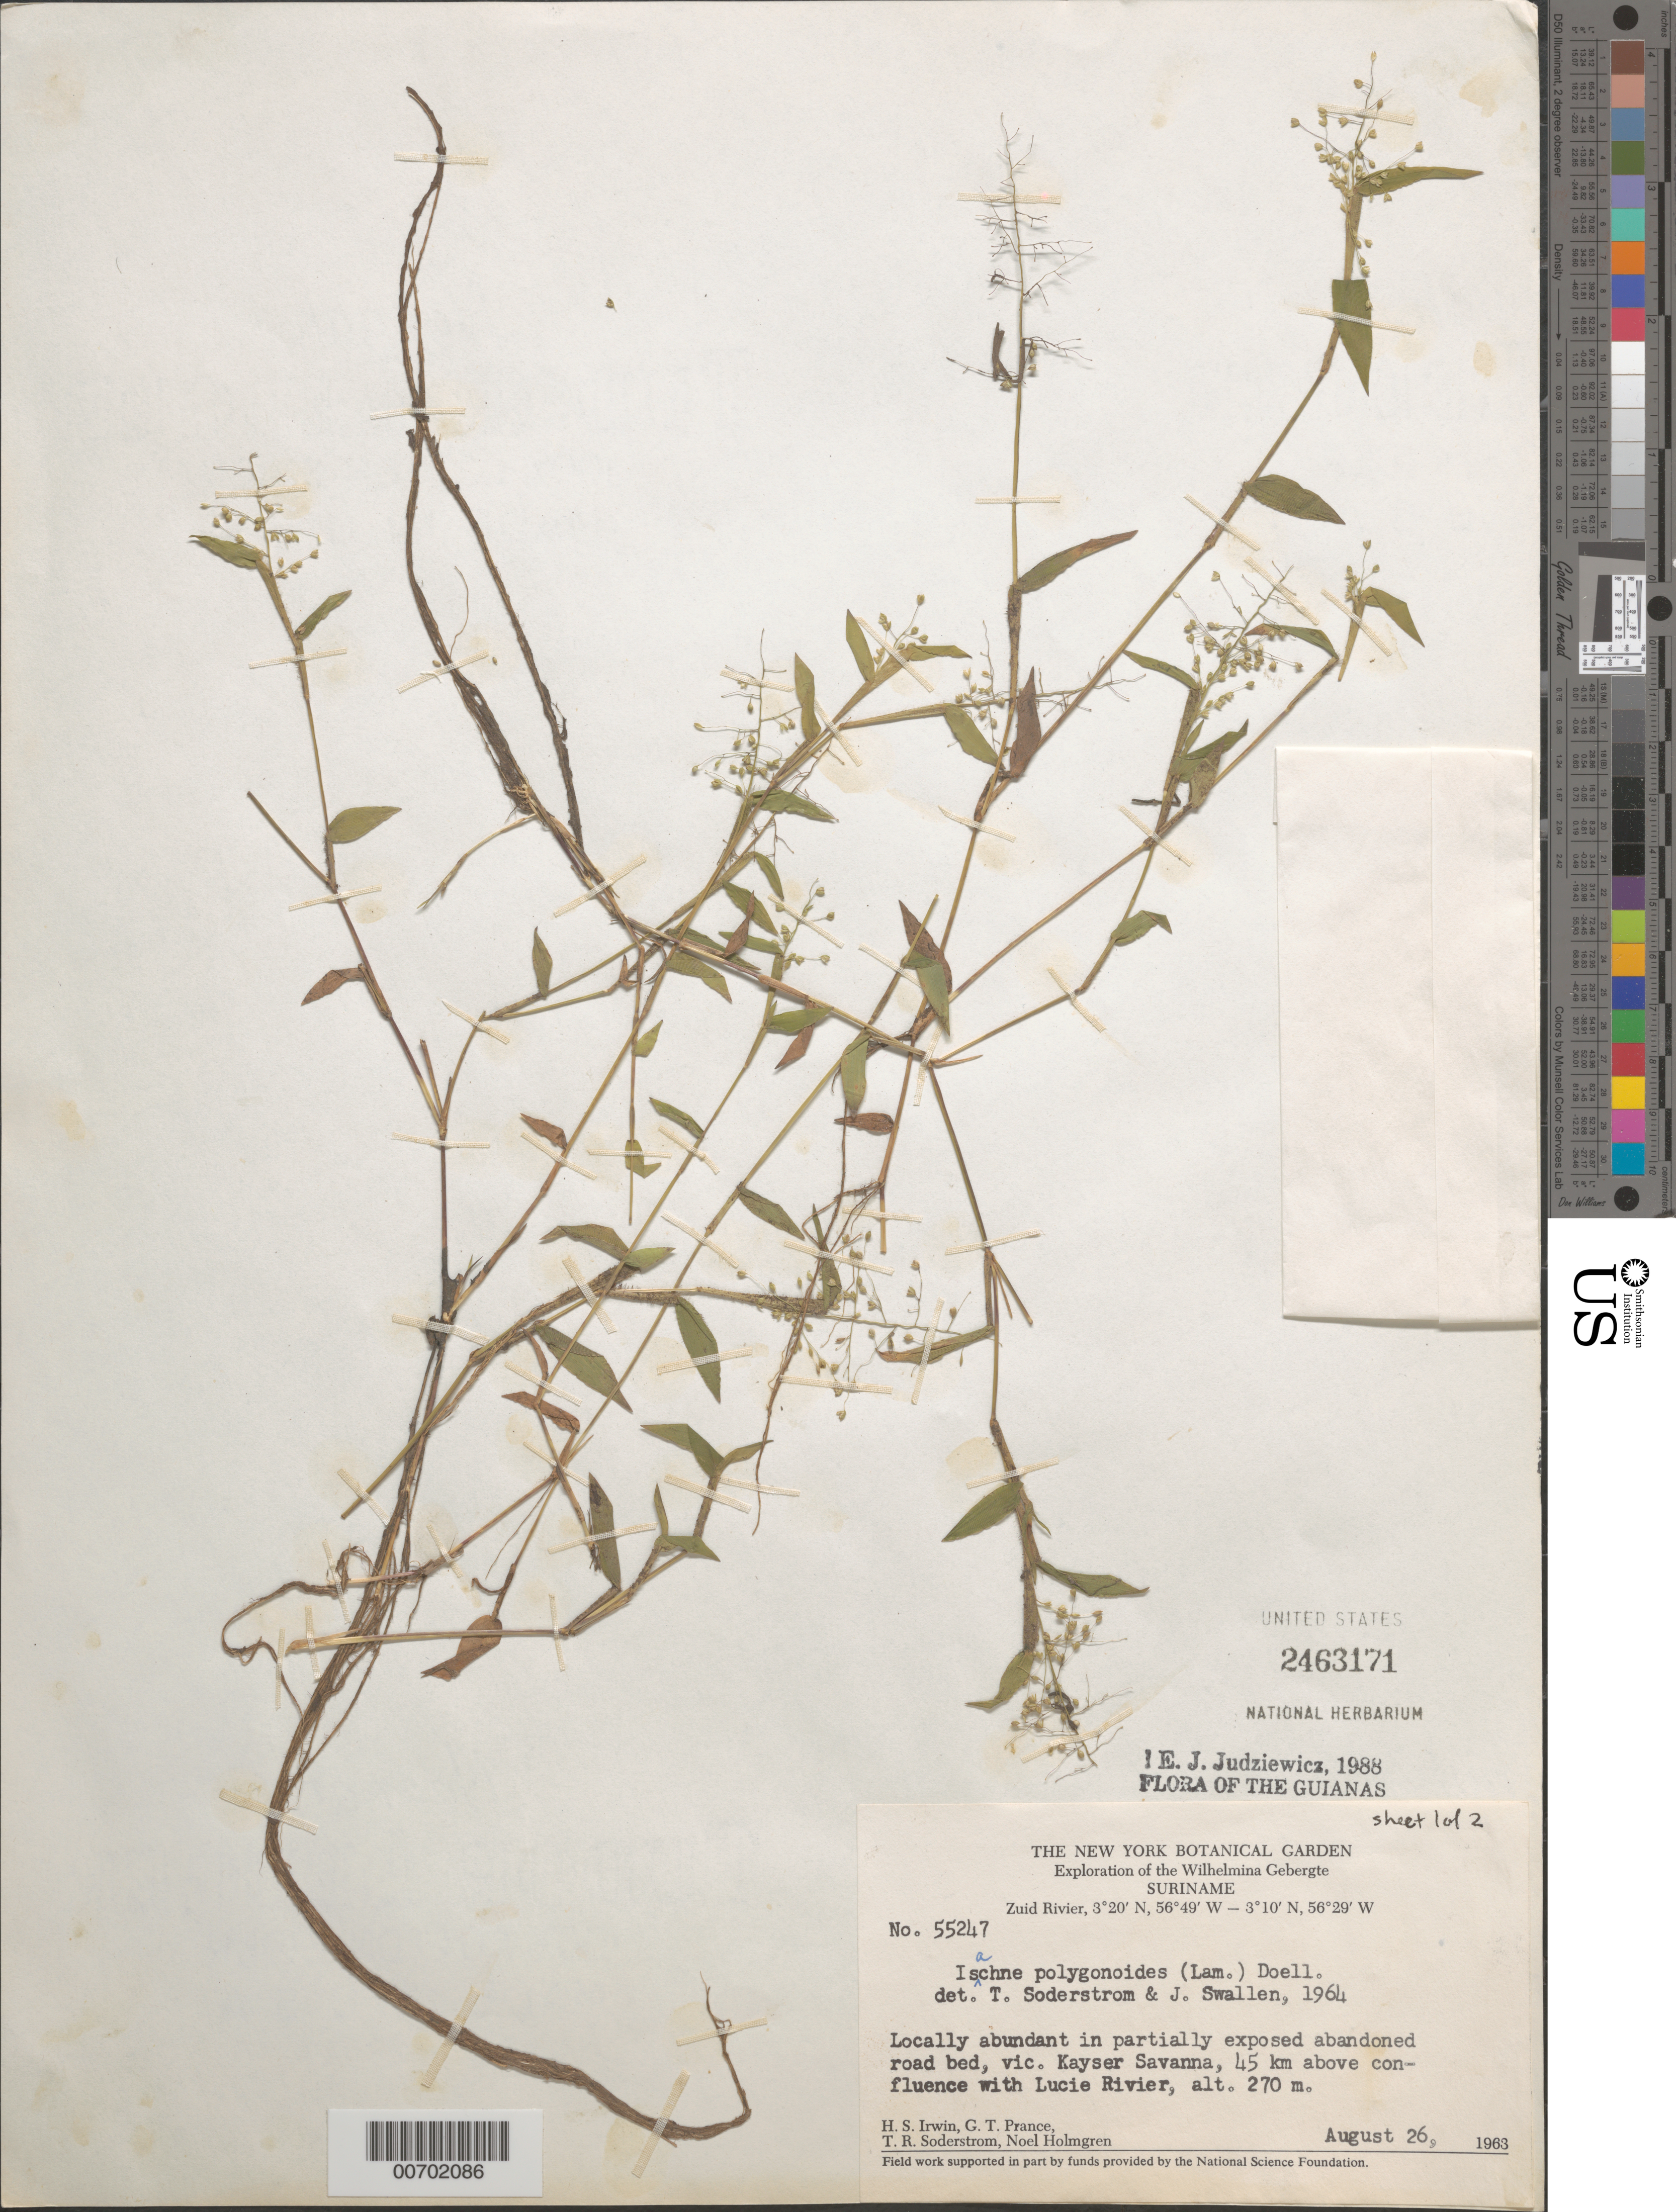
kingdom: Plantae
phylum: Tracheophyta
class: Liliopsida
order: Poales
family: Poaceae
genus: Isachne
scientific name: Isachne polygonoides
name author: (Lam.) Döll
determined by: Swallen, J. R.; Soderstrom, T. R.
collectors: H. Irwin, G. T. Prance, T. R. Soderstrom & N. H. Holmgren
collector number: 55247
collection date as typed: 26-Aug-63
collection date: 1963-08-26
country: Suriname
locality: Kayser Airstrip, Zuid R., 45 km above confl. with Lucie R., Wilhelmina Gebergte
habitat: Partially exposed abandoned road bed, savanna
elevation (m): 270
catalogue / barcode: US 2463171